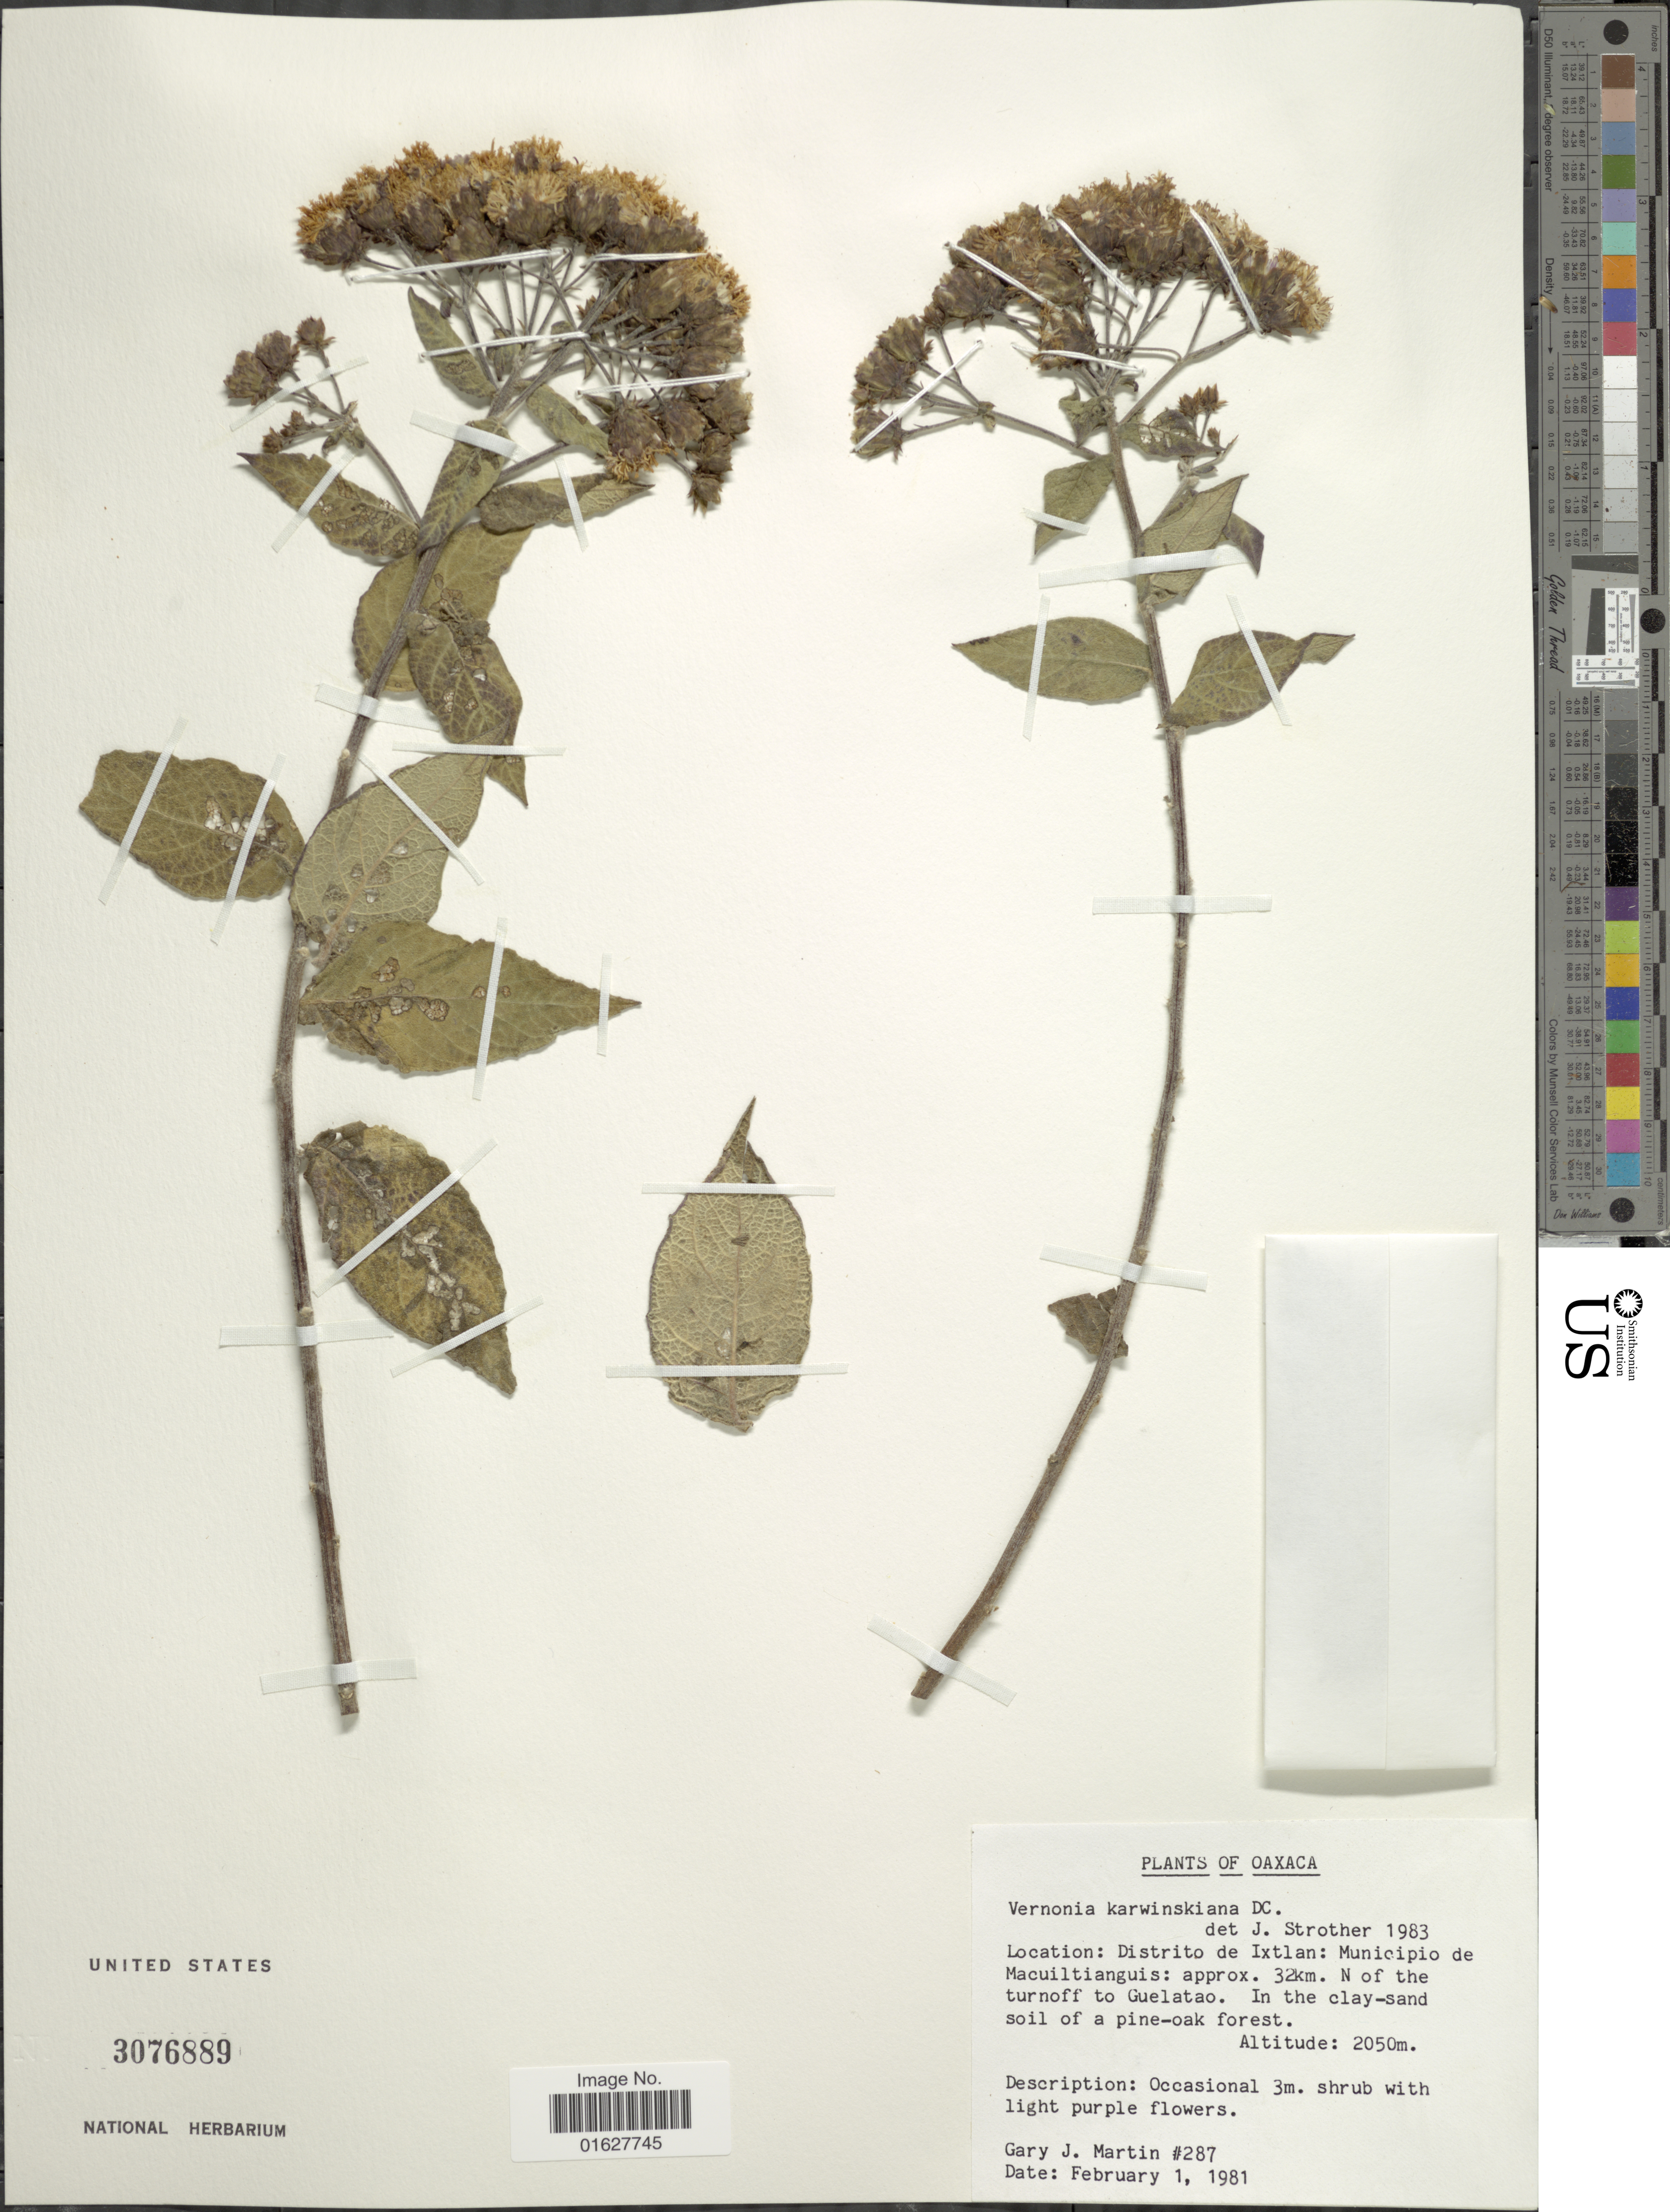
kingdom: Plantae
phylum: Tracheophyta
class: Magnoliopsida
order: Asterales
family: Asteraceae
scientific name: Vickianthus karvinskianus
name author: (DC.) H. Rob.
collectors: G. J. Martin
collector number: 287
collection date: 1981-02-01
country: Mexico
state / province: Oaxaca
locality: Oaxaca. Distrito de Ixtlan: Municipio de Macuiltianguis: approx. 32 km. N of the turnoff to Guelatao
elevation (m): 2050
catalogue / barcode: US 3076889